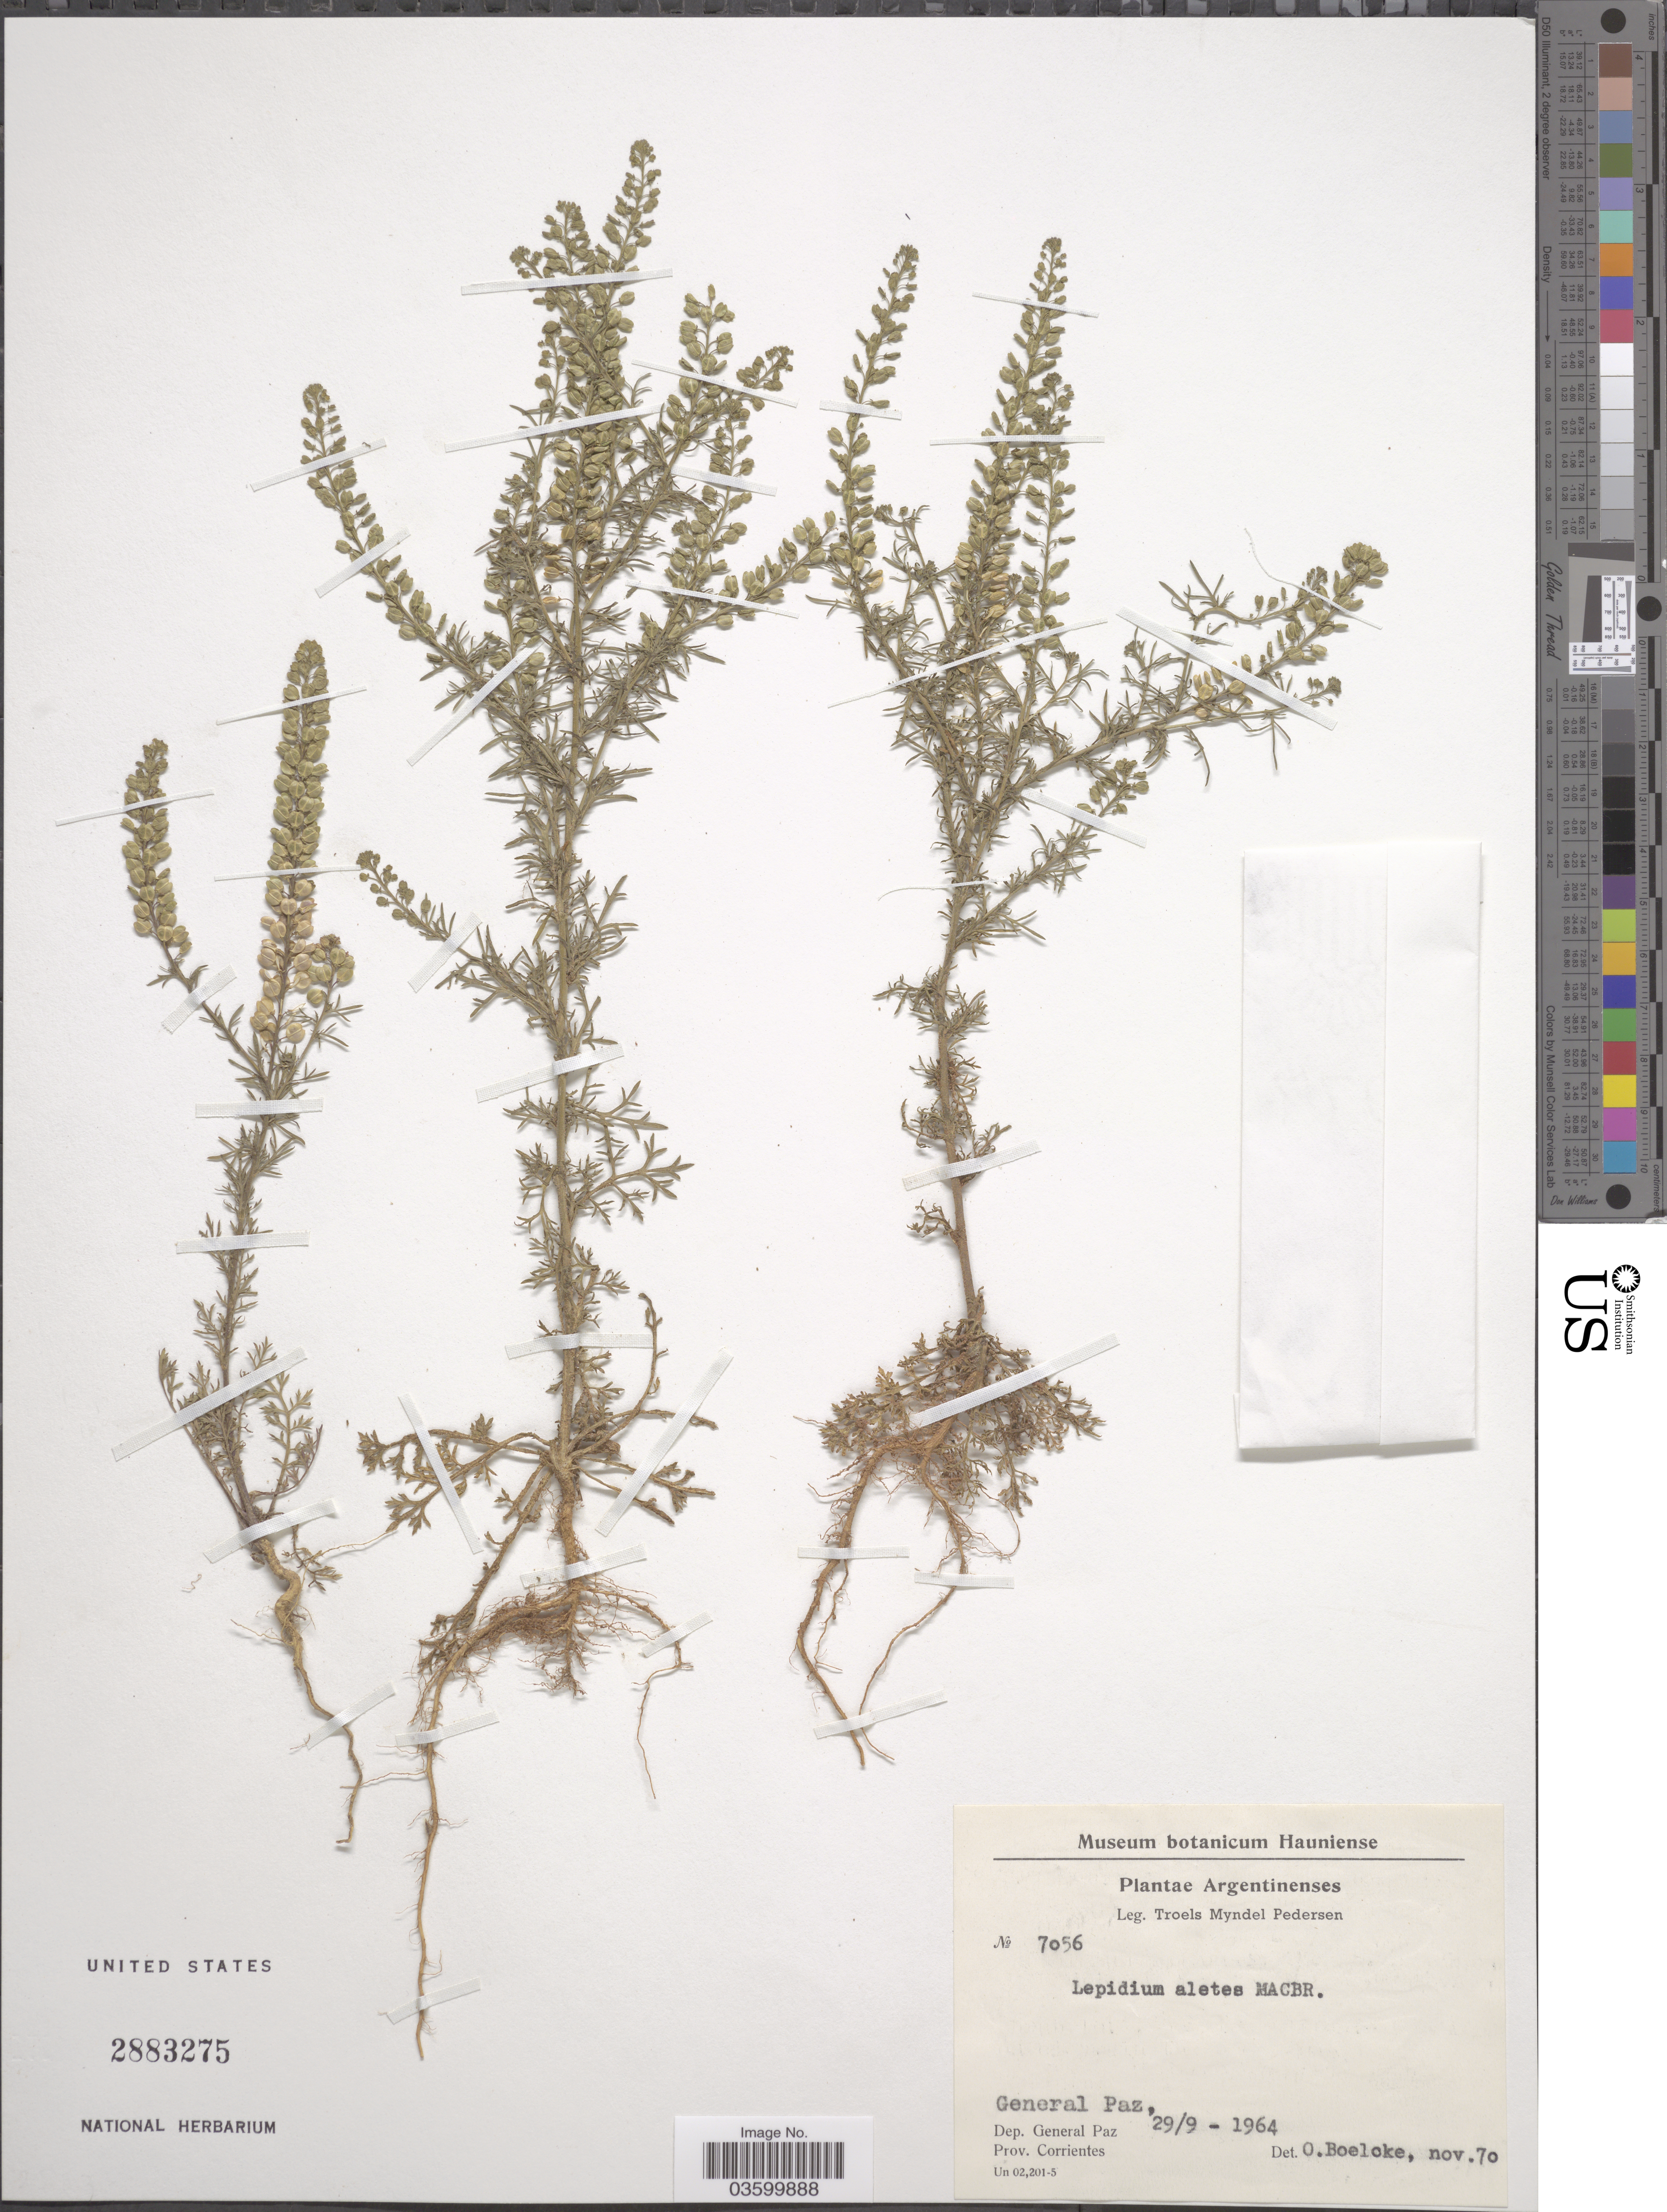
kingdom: Plantae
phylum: Tracheophyta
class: Magnoliopsida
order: Brassicales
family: Brassicaceae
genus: Lepidium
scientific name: Lepidium aletes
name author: J.F. Macbr.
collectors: T. Pederson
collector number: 7056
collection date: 1964-09-29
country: Argentina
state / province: Corrientes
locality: General Paz, Dep. General Paz.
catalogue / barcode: US 2883275